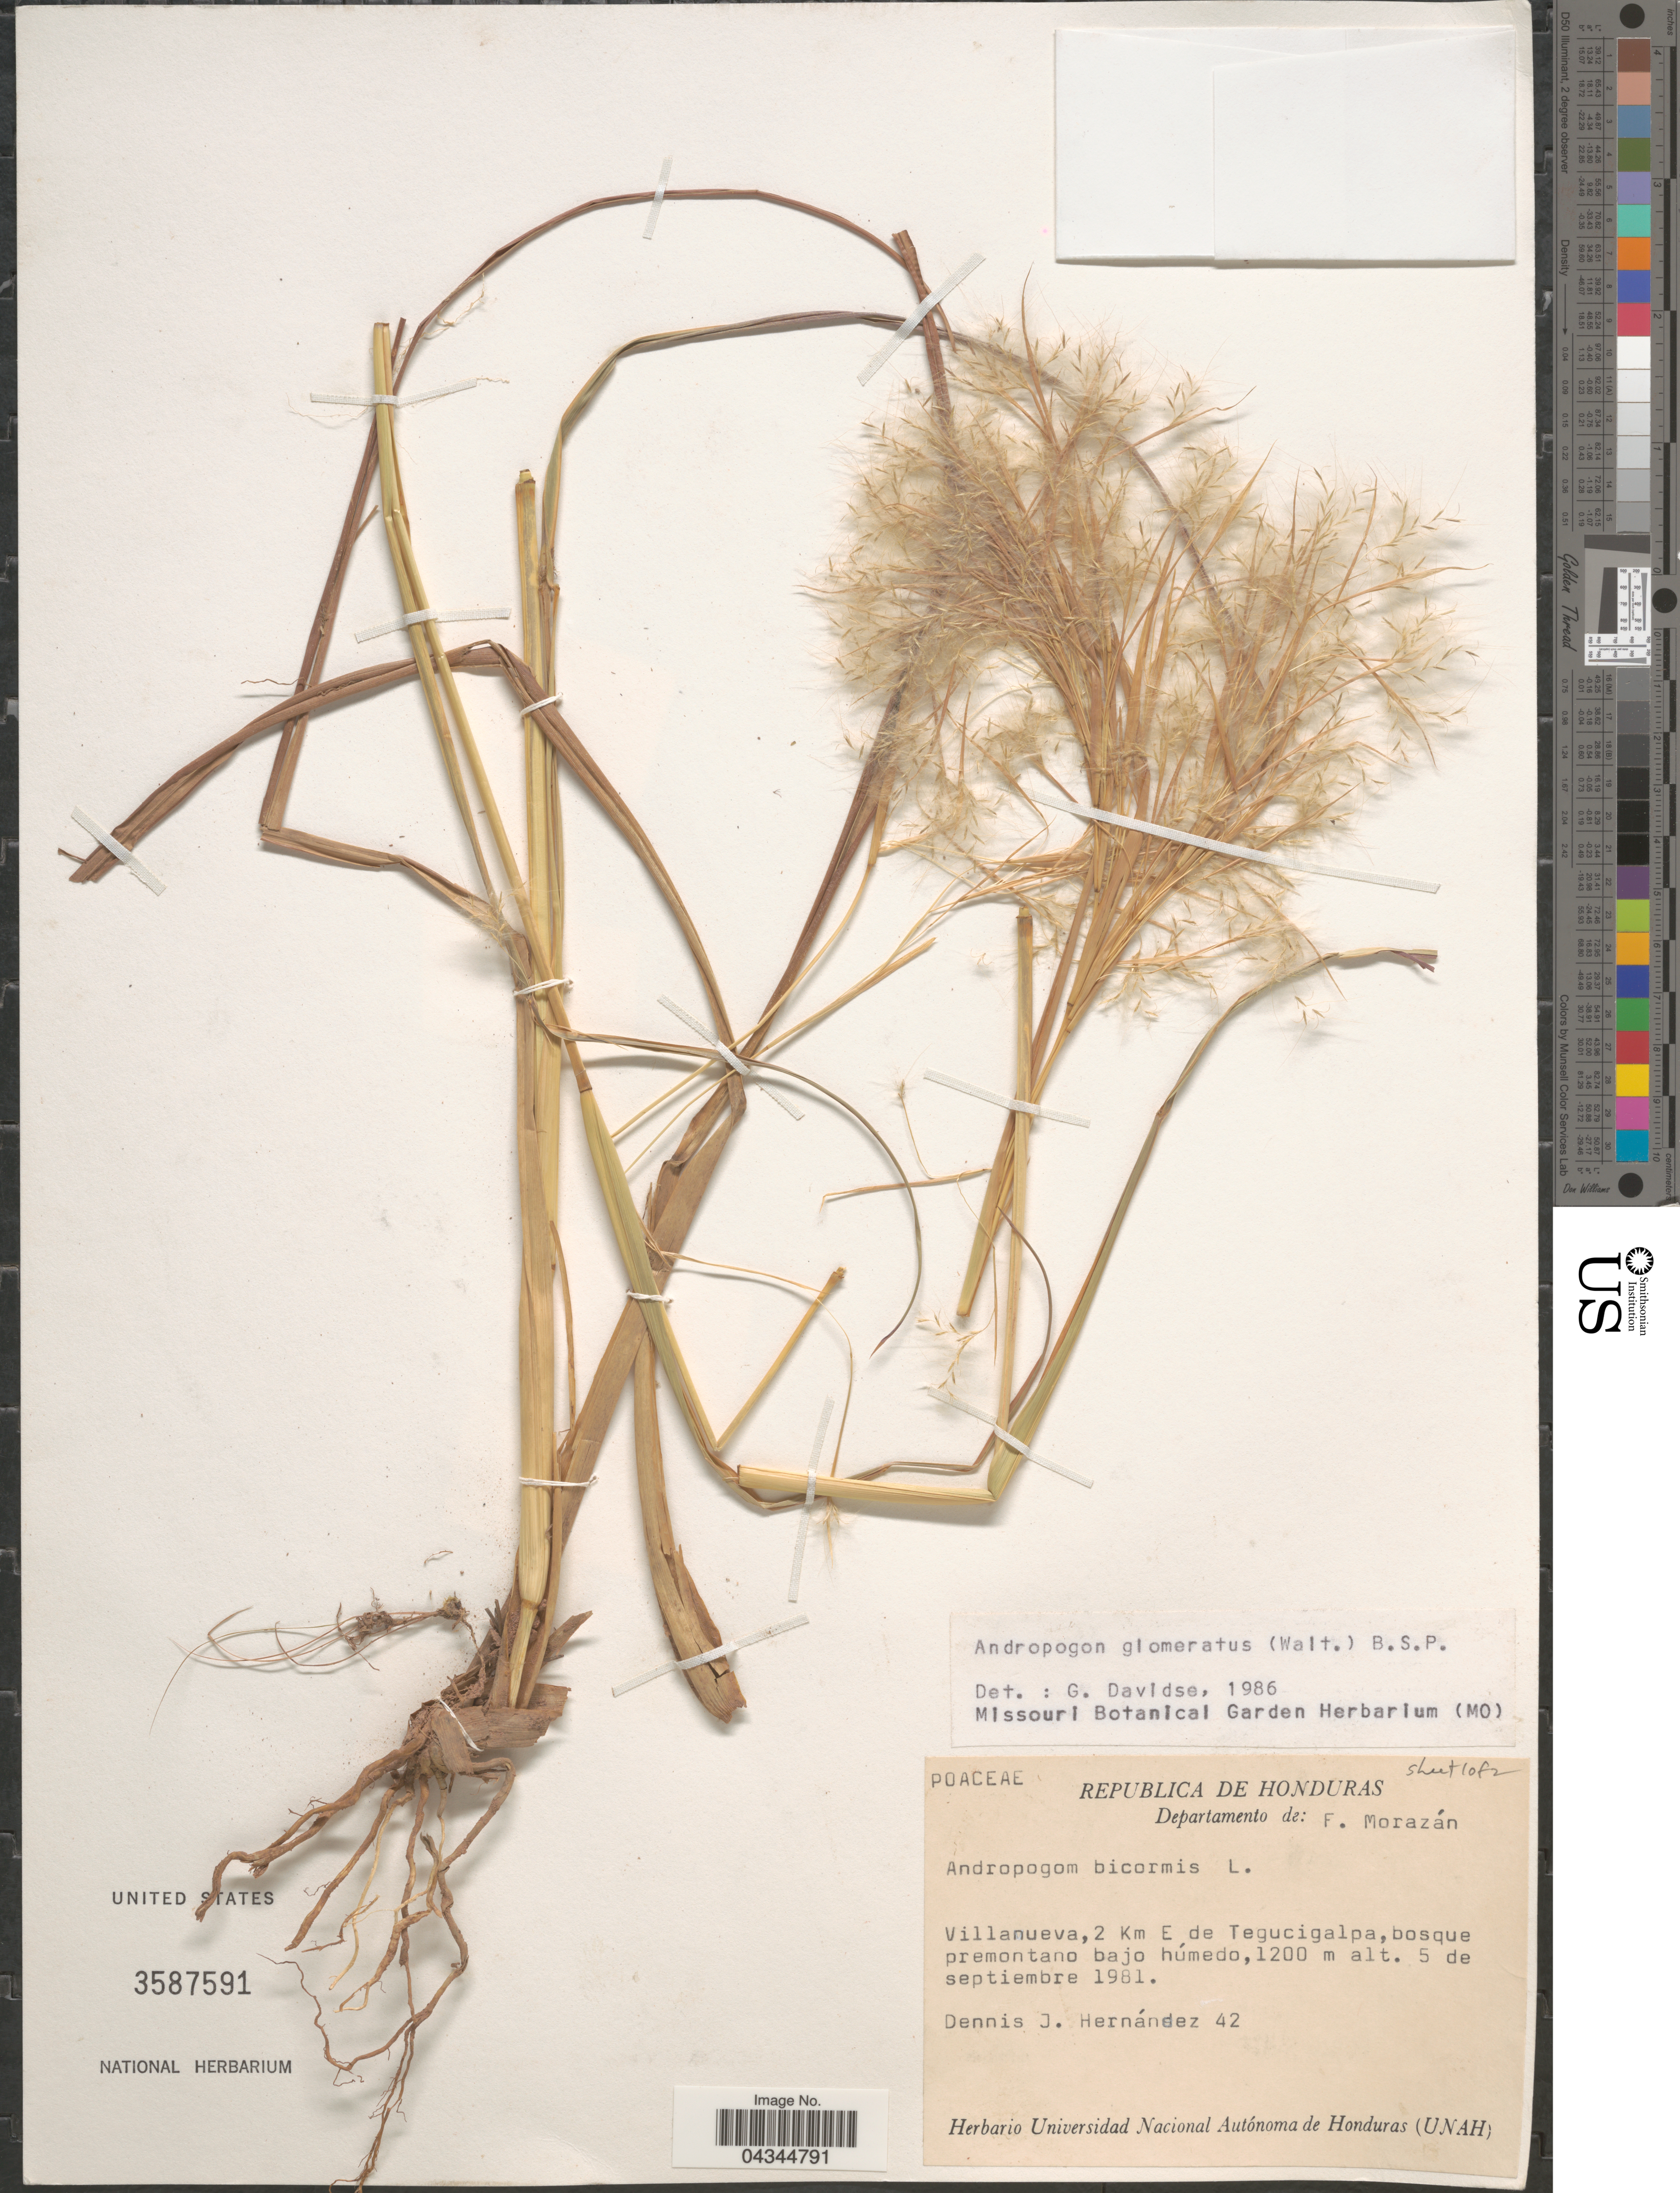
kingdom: Plantae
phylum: Tracheophyta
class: Liliopsida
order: Poales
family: Poaceae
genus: Andropogon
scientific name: Andropogon glomeratus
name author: (Walter) Britton et al.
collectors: D. Hernández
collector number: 42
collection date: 1981-09-05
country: Honduras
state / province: Fco. Morazán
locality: Republica de Honduras. Departamento de: F. Morazán. Villanueva, 2 Km E de Tegucigalpa, bosque premontano bajo húmedo.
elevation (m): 1200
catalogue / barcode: US 3587591